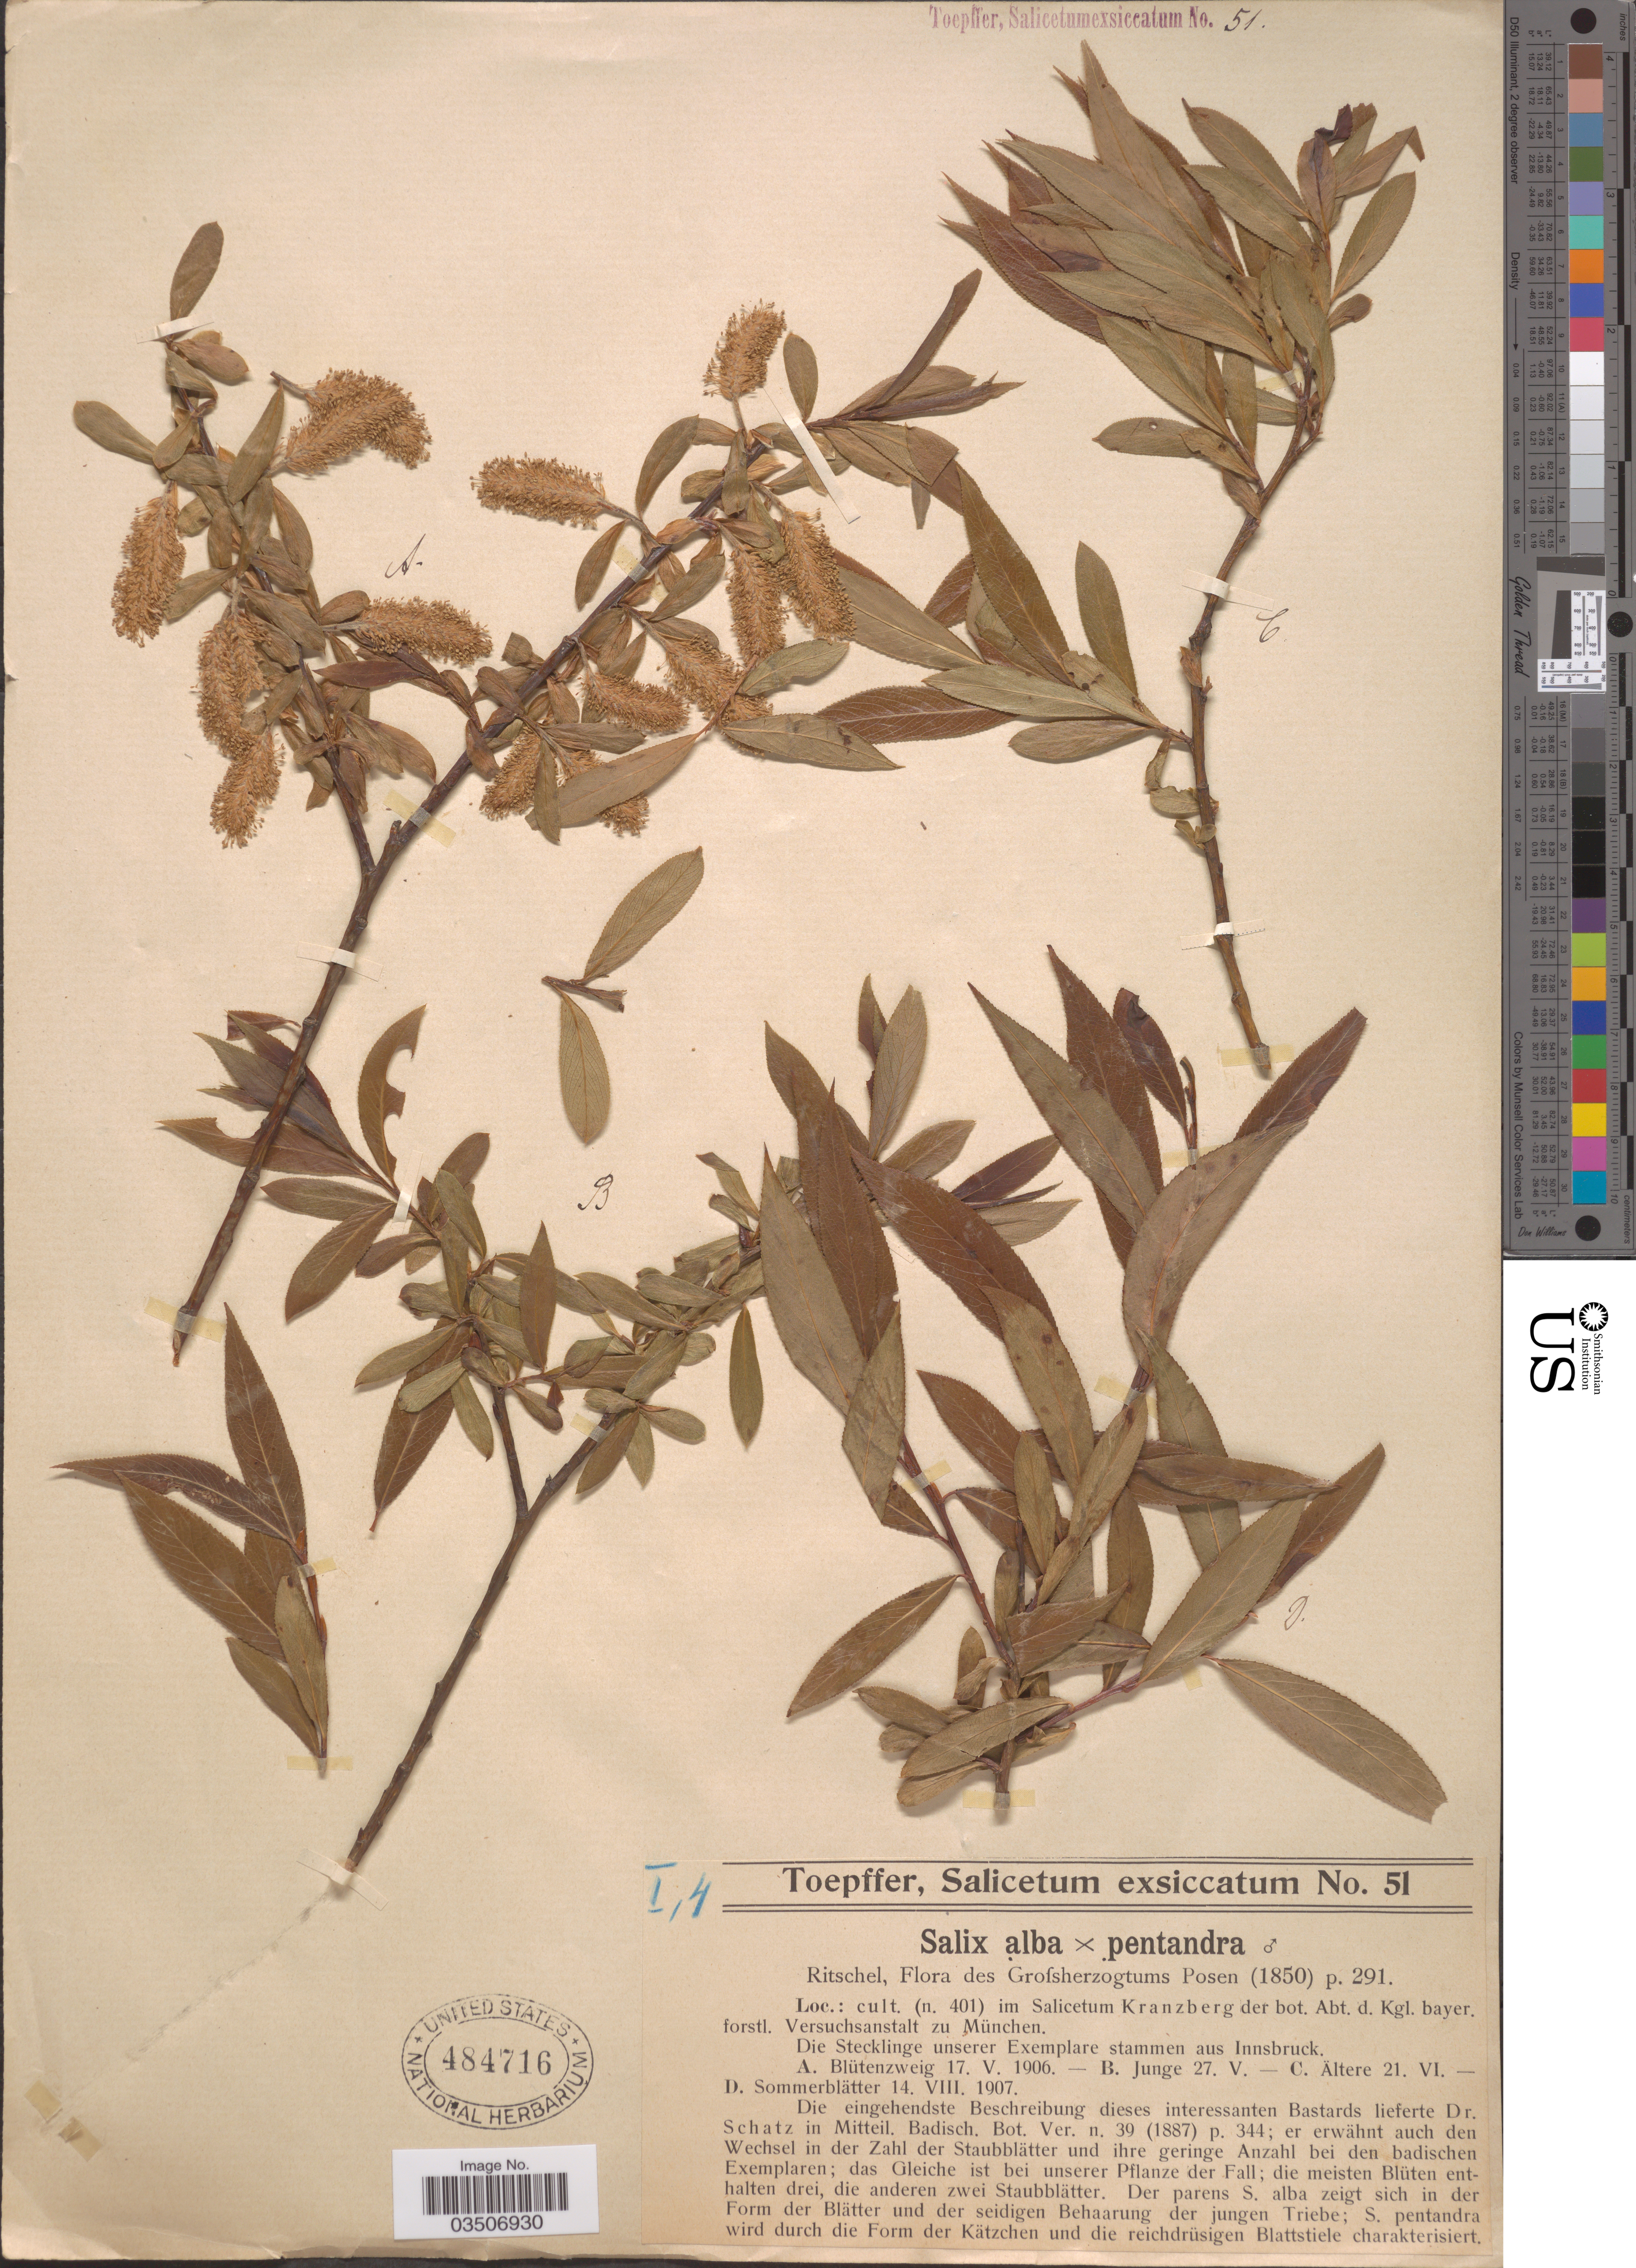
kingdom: Plantae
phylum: Tracheophyta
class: Magnoliopsida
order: Malpighiales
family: Salicaceae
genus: Salix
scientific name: Salix alba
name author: L.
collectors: A. Toepffer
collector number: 51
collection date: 1906-05-17/1907-08-14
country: Germany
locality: Cult (n. 401) im Salicetum Kranzberg der bot. Abt. d. Kgl. bayer. forstl. Versuchsanstalt zu München.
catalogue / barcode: US 484716